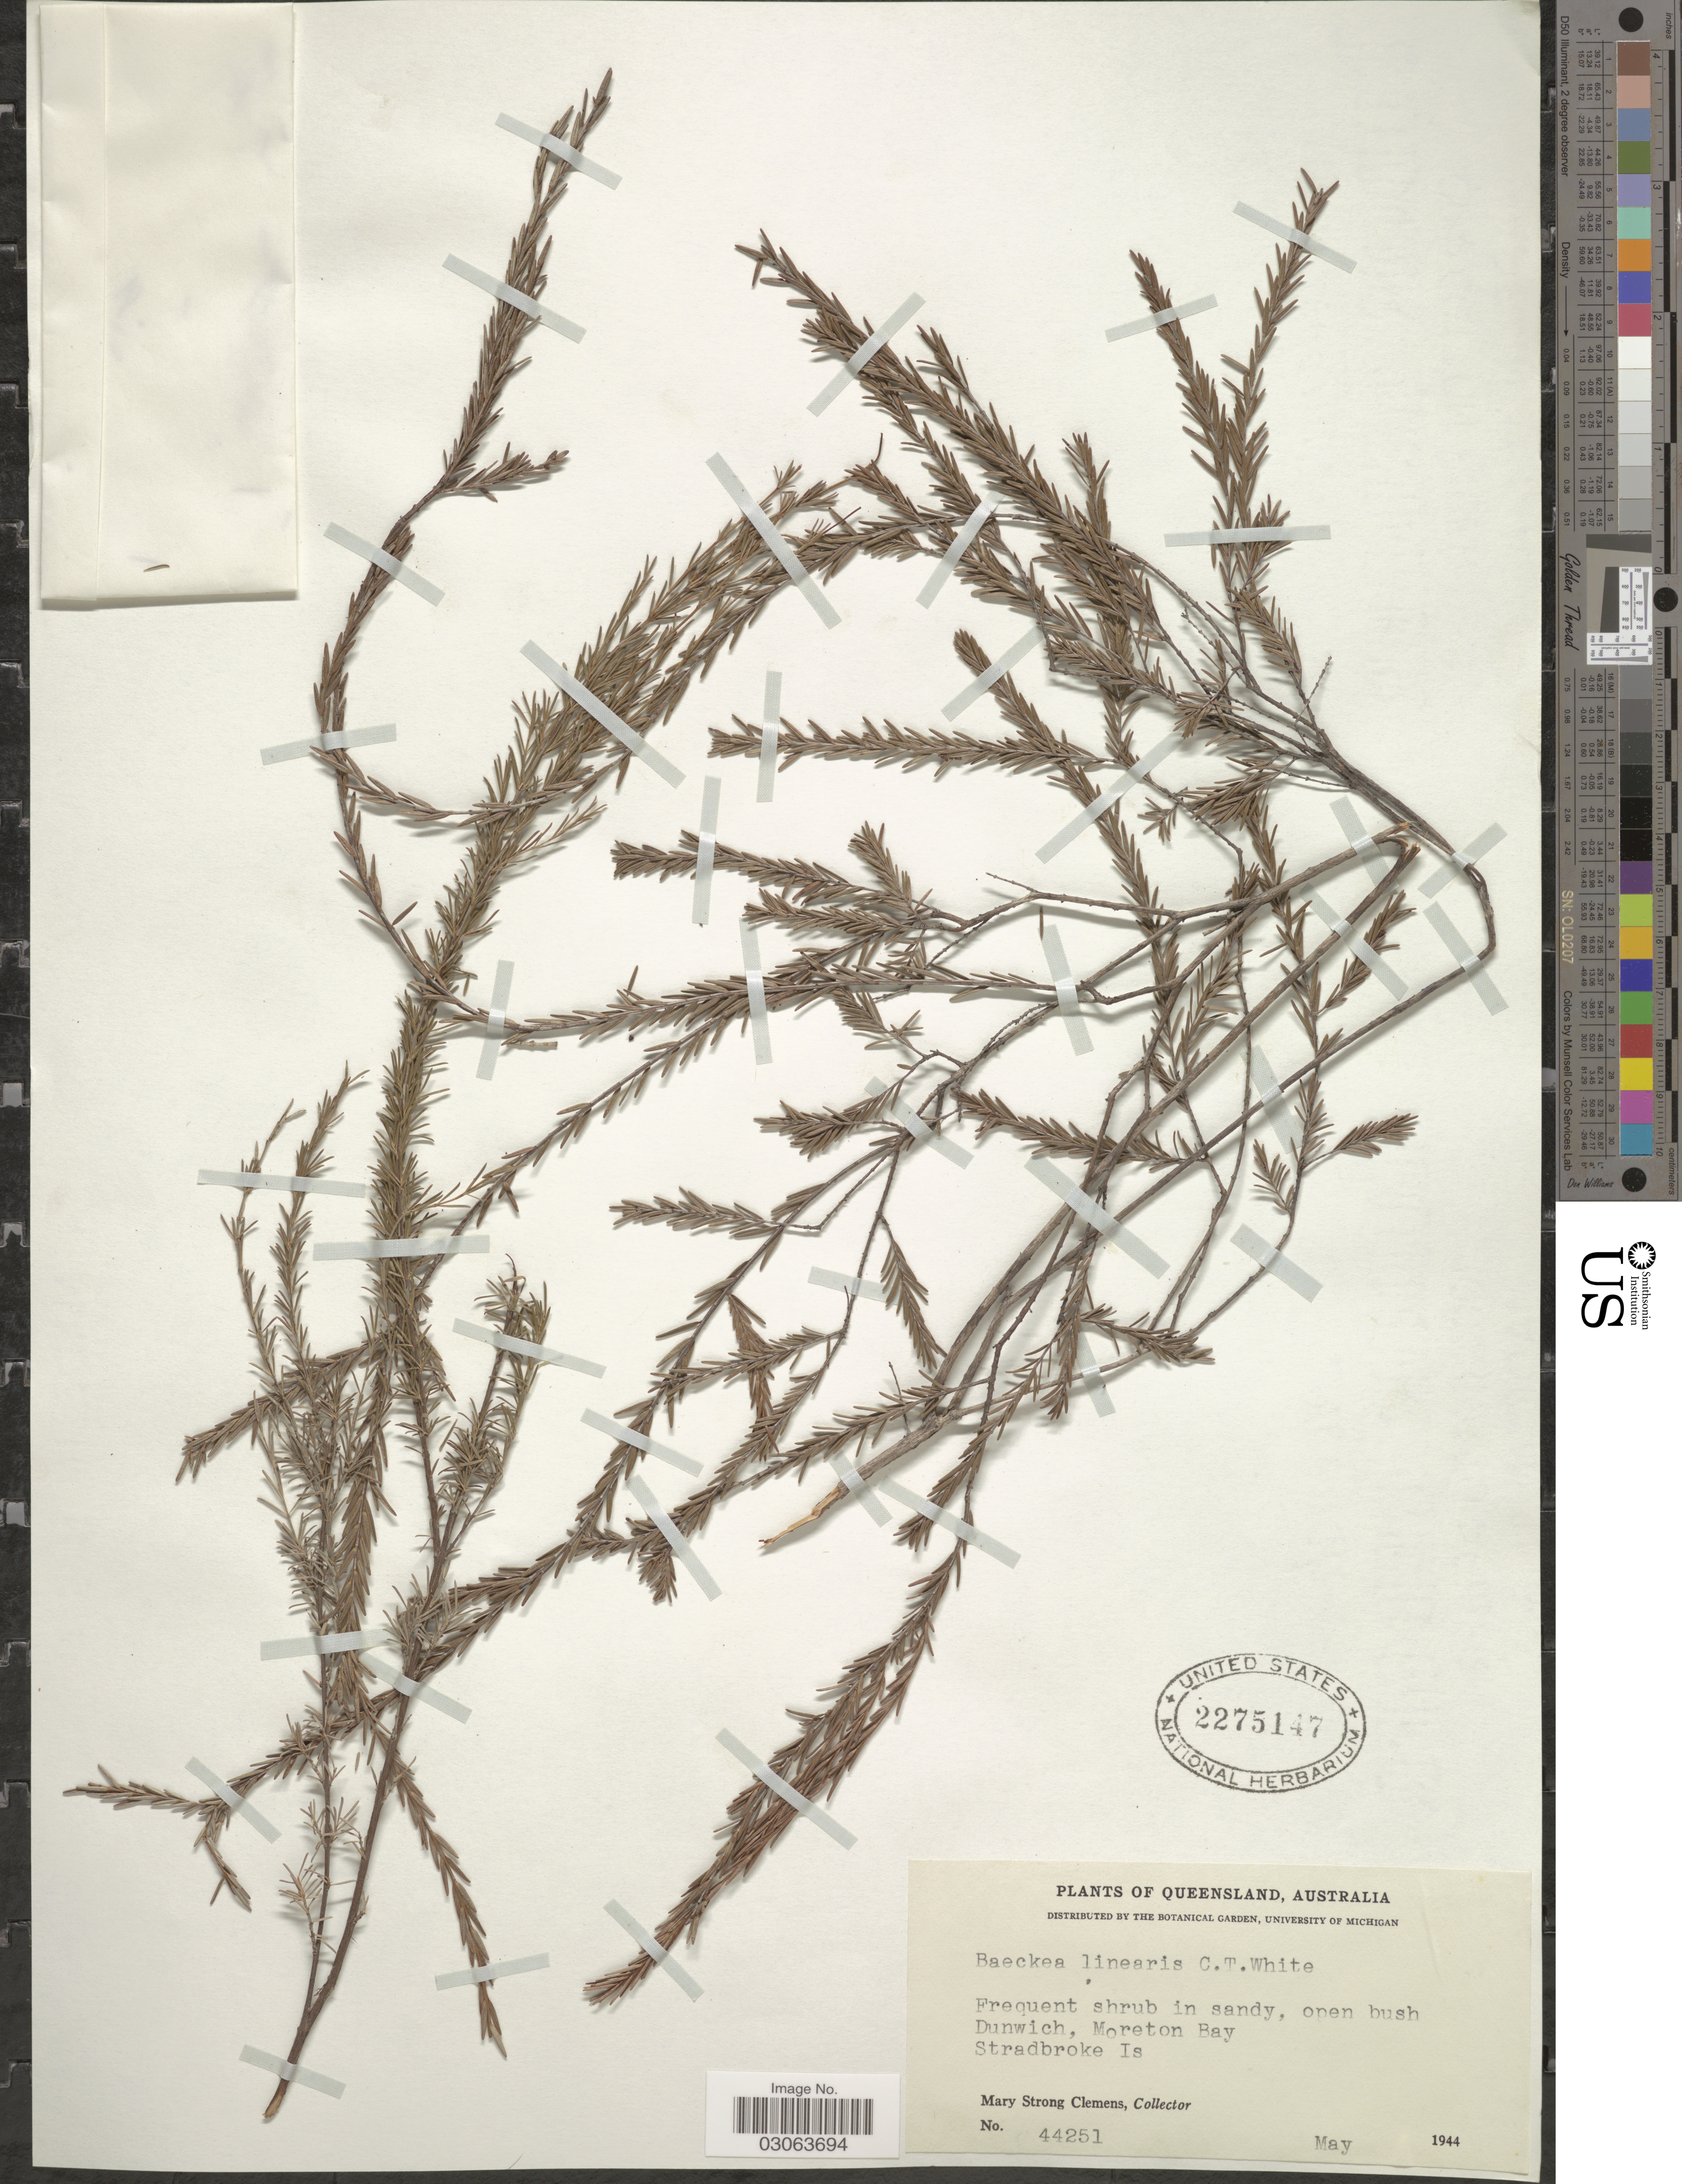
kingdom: Plantae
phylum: Tracheophyta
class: Magnoliopsida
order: Myrtales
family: Myrtaceae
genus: Ochrosperma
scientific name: Ochrosperma lineare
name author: (C.T. White) Trudgen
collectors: M. S. Clemens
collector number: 44251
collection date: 1944-05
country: Australia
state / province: Queensland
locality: Dunwich, Moreton Bay, Stradbroke Is.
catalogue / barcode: US 2275147